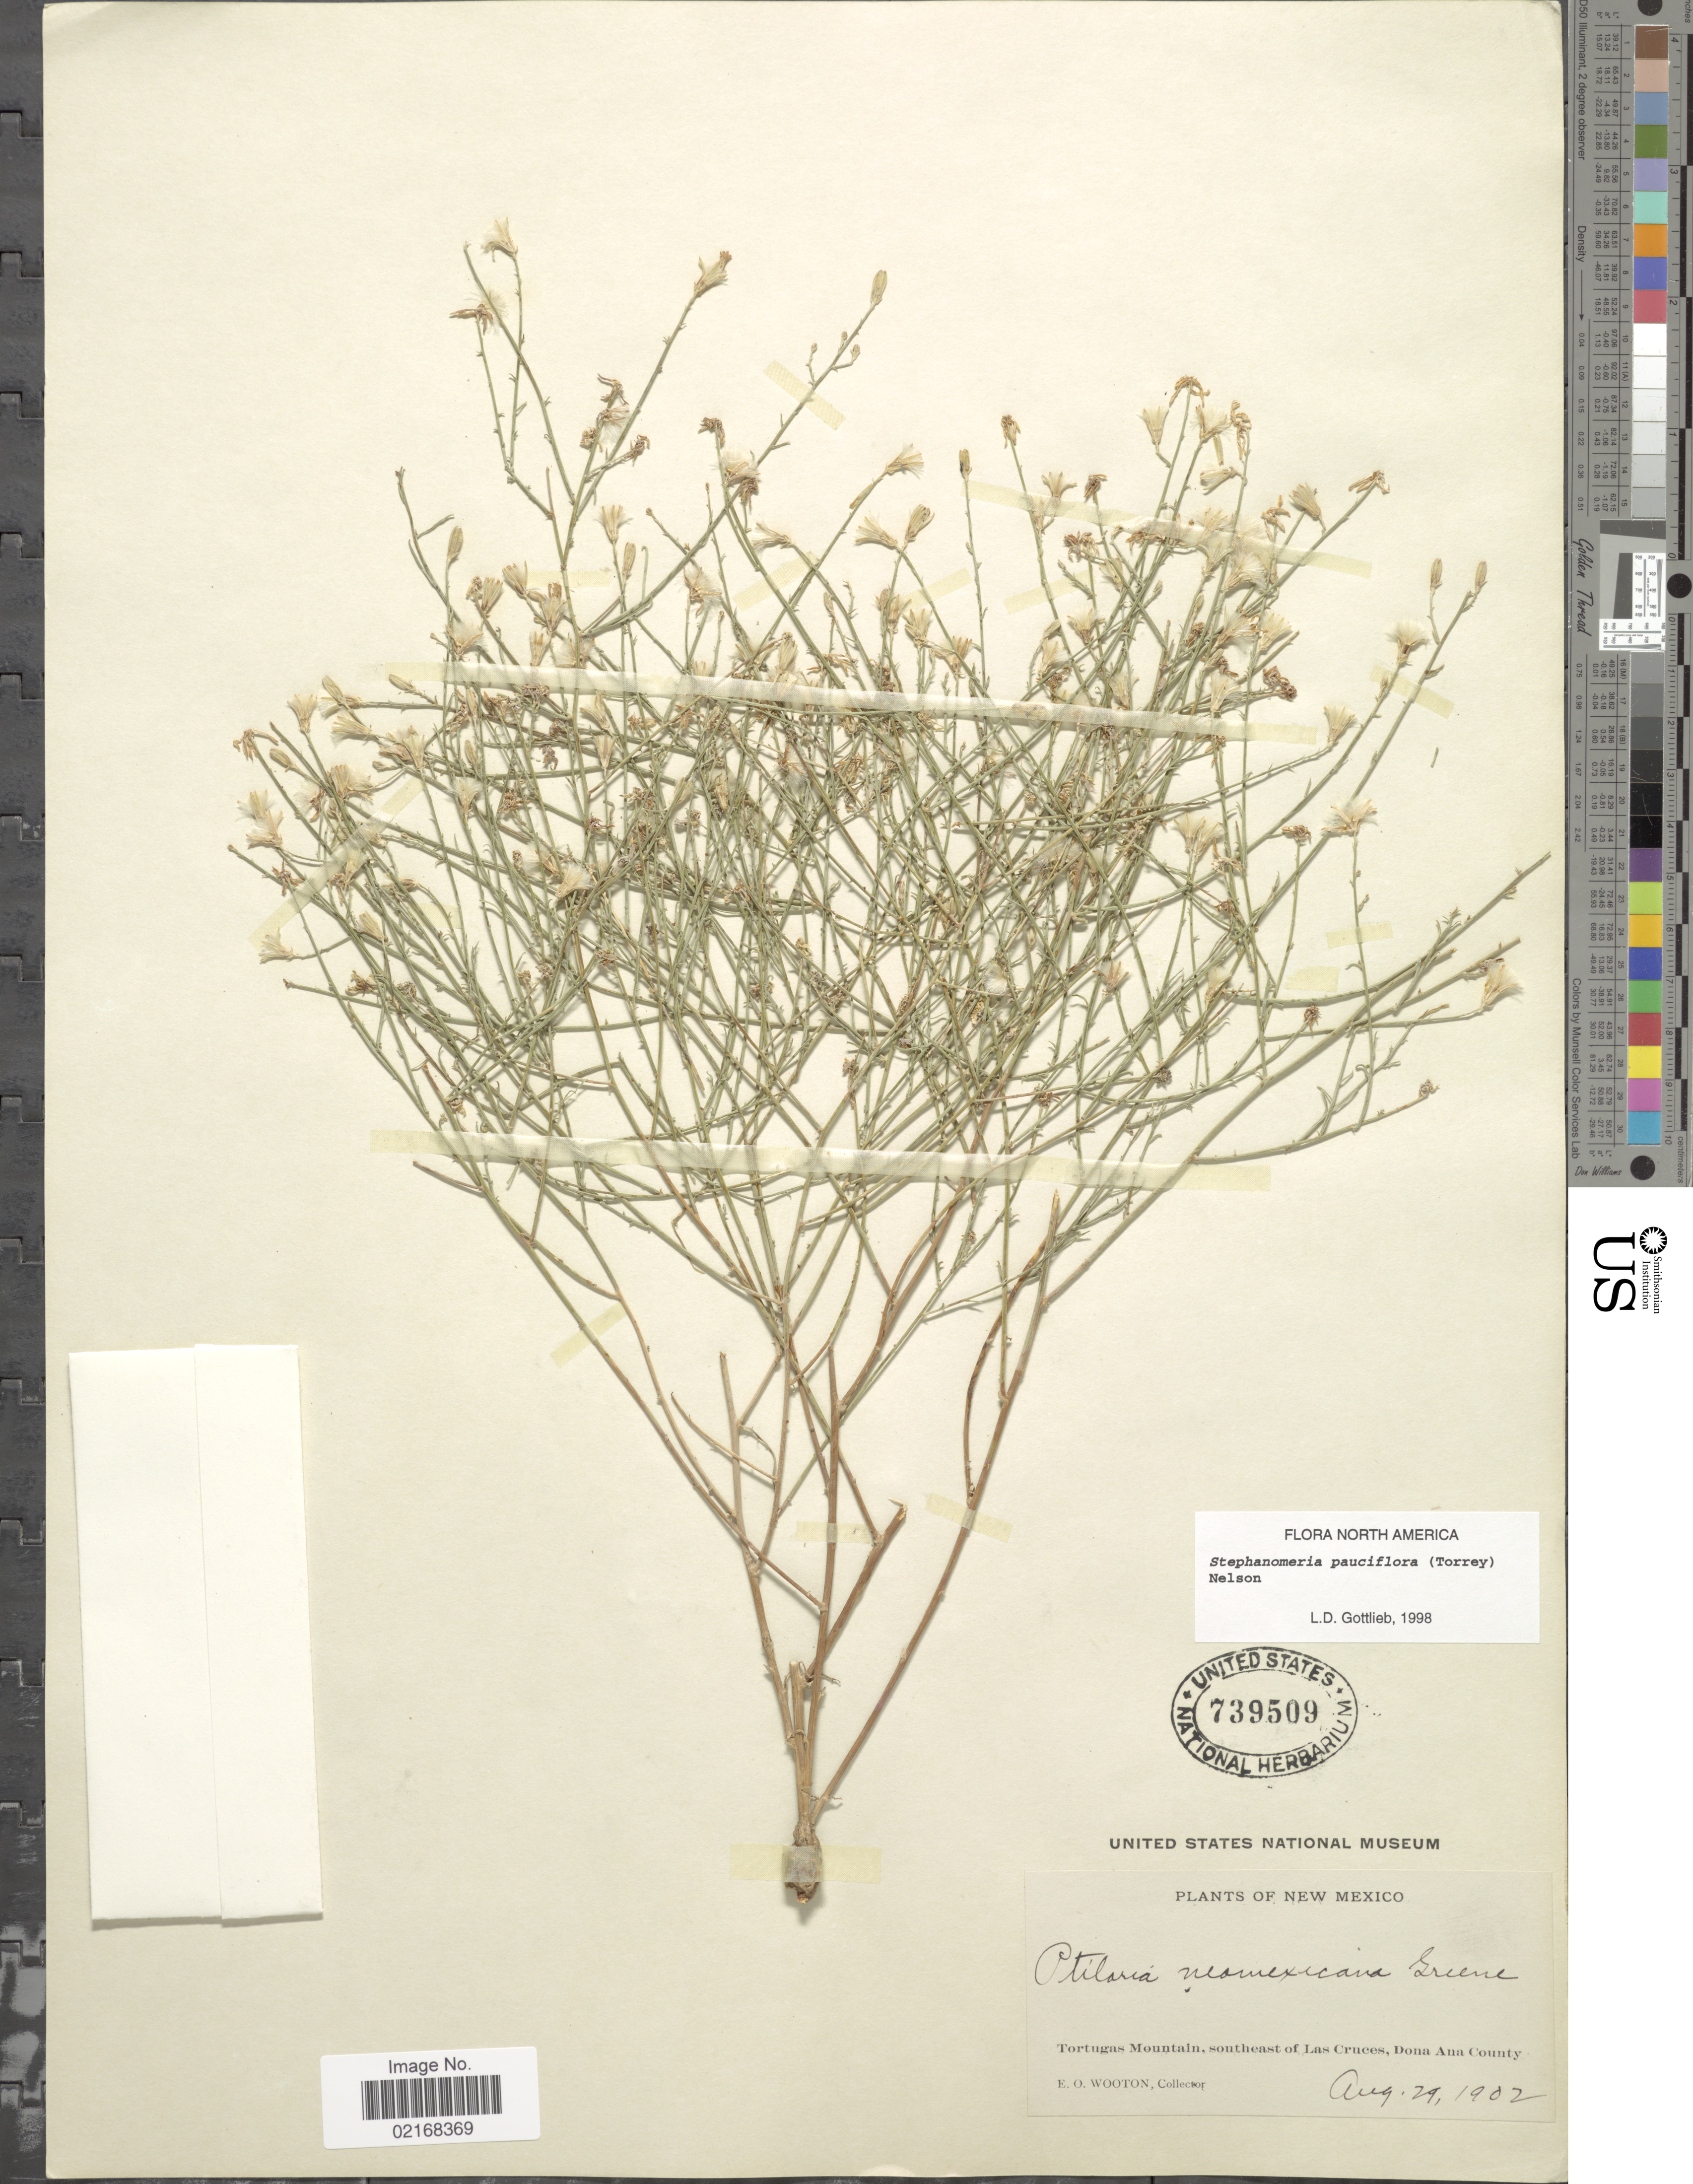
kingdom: Plantae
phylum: Tracheophyta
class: Magnoliopsida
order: Asterales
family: Asteraceae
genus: Stephanomeria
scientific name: Stephanomeria pauciflora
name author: (Torr.) A. Nelson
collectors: E. O. Wooton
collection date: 1902-08-29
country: United States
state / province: New Mexico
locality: Tortugas Mountain, southeast of Las Cruces, Dona Ana County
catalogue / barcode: US 739509